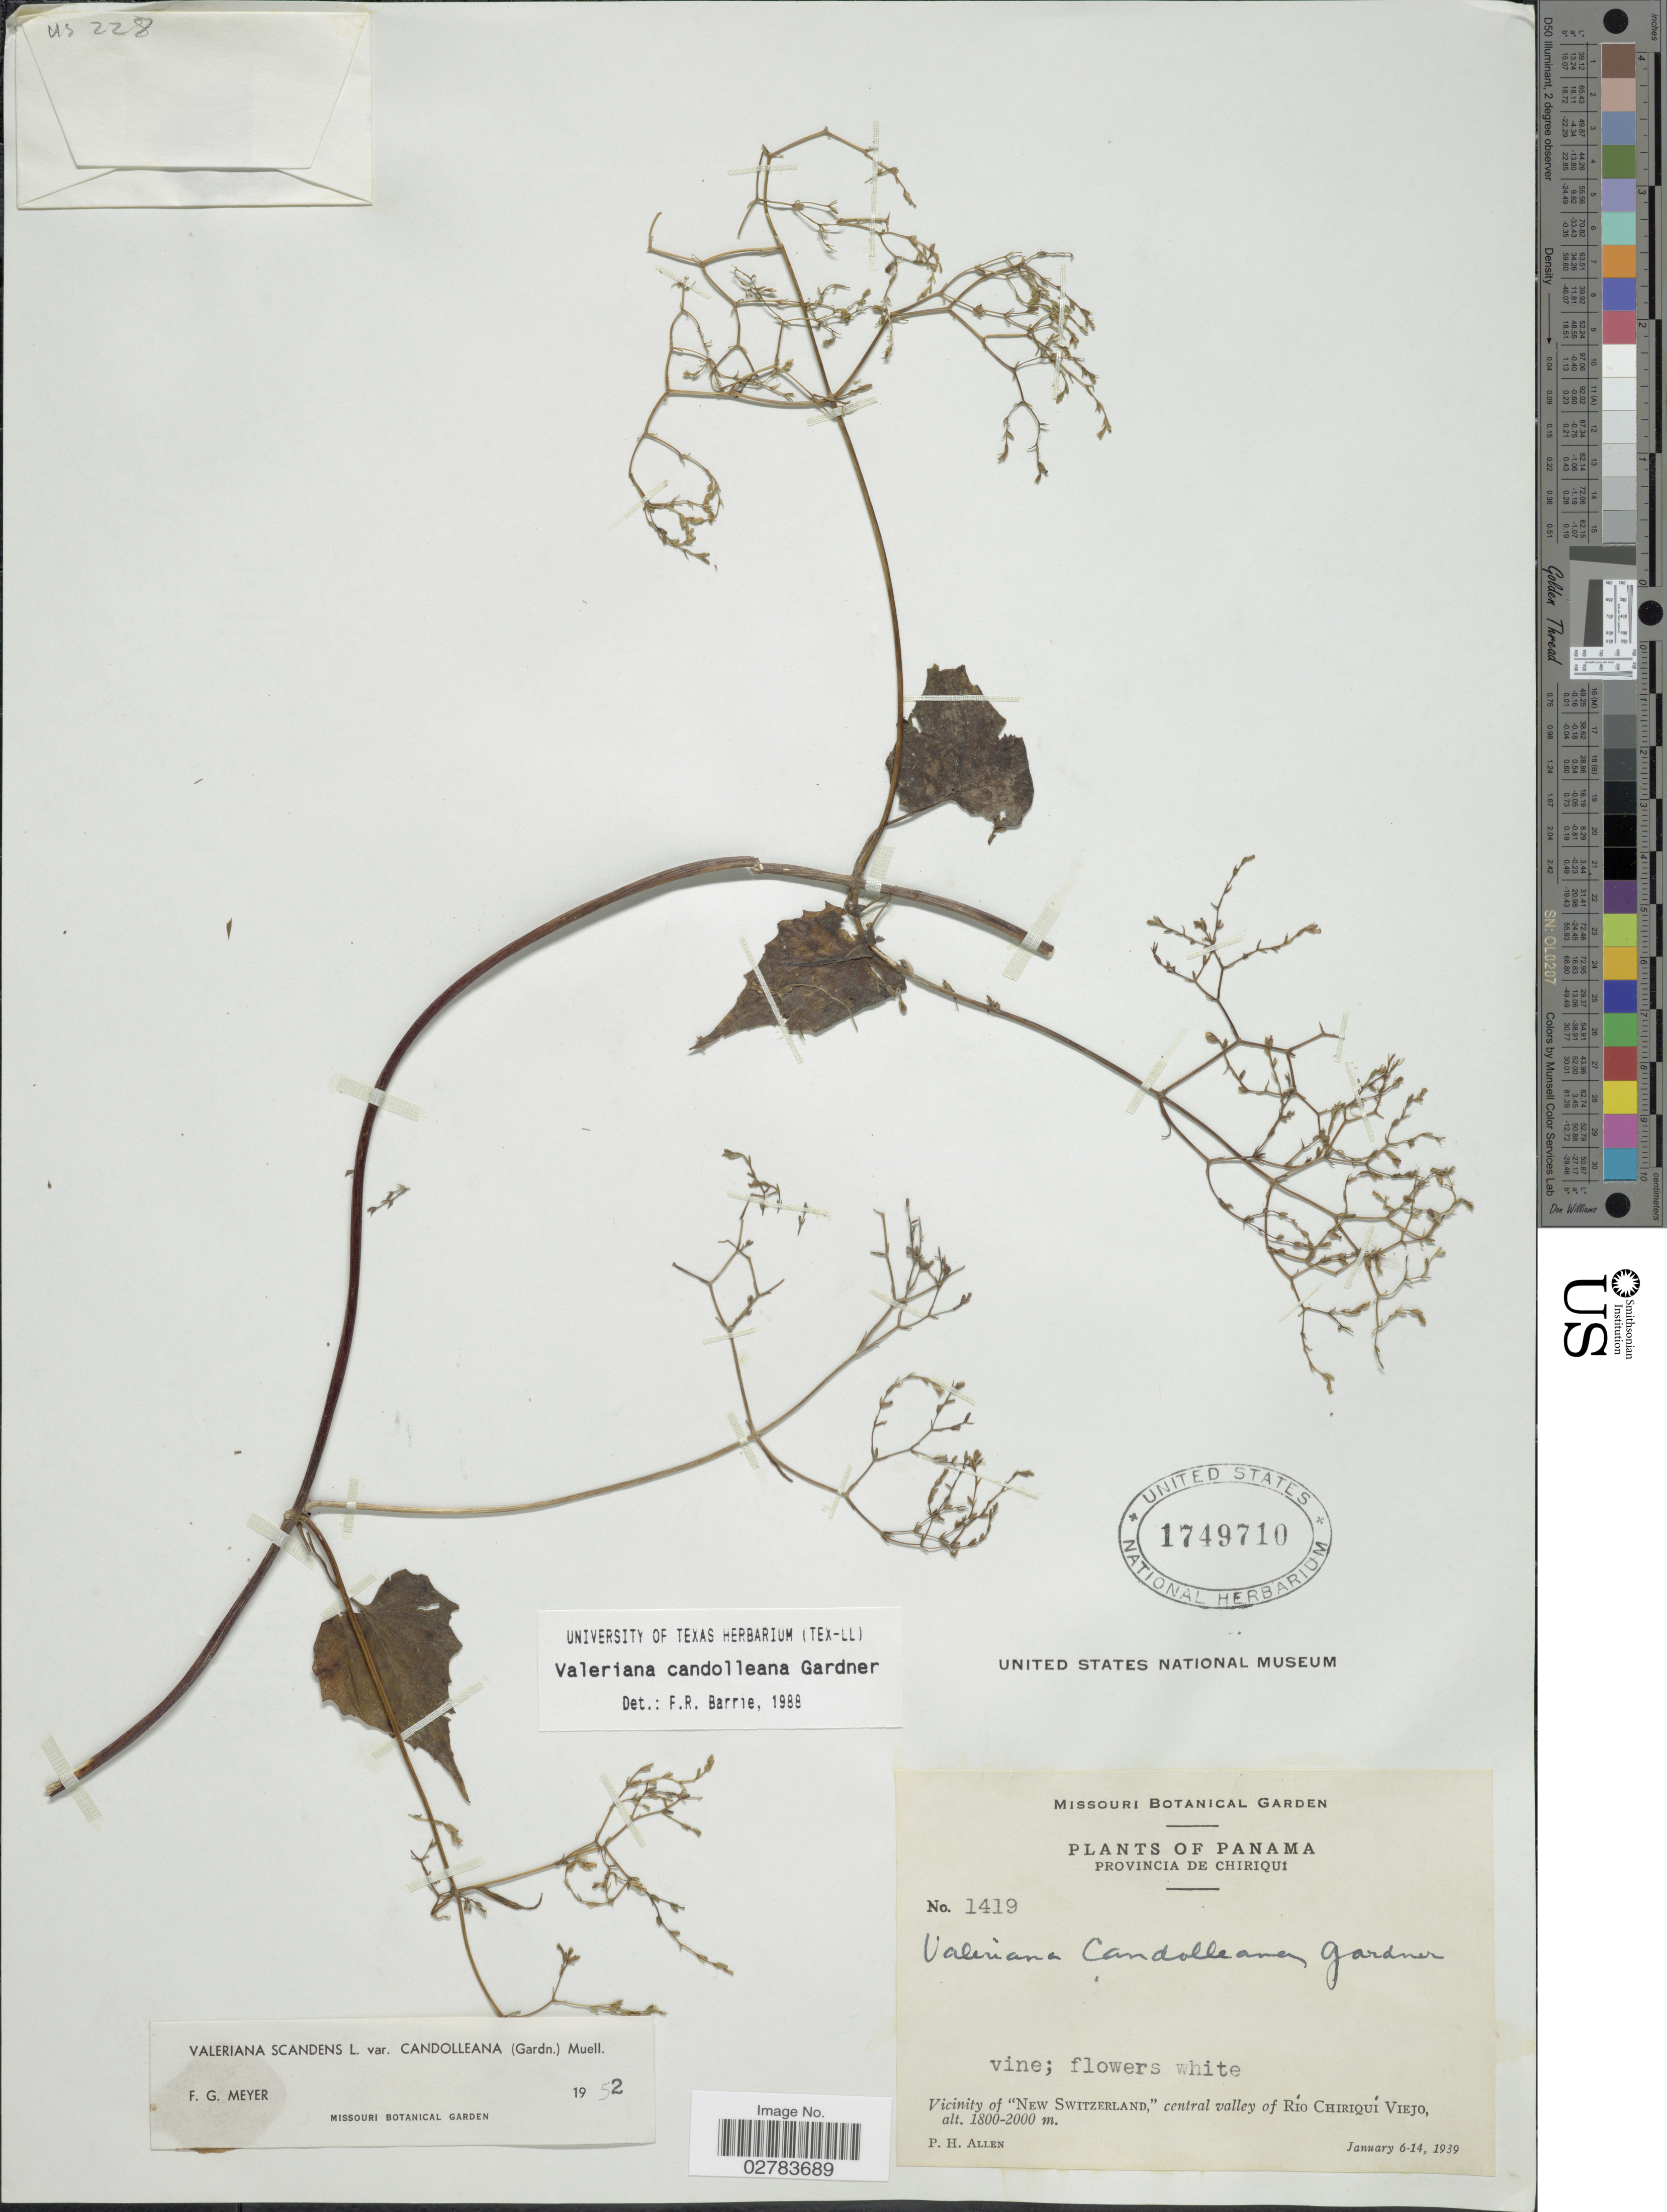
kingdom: Plantae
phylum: Tracheophyta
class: Magnoliopsida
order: Dipsacales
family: Caprifoliaceae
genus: Valeriana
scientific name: Valeriana candolleana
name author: Gardner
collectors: P. H. Allen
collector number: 1419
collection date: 1939-01-06/1939-01-14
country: Panama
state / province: Chiriqui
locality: Vicinity of " New Switzerland," central valley of Río Chiriquí Viejo.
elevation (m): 1800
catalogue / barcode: US 1749710